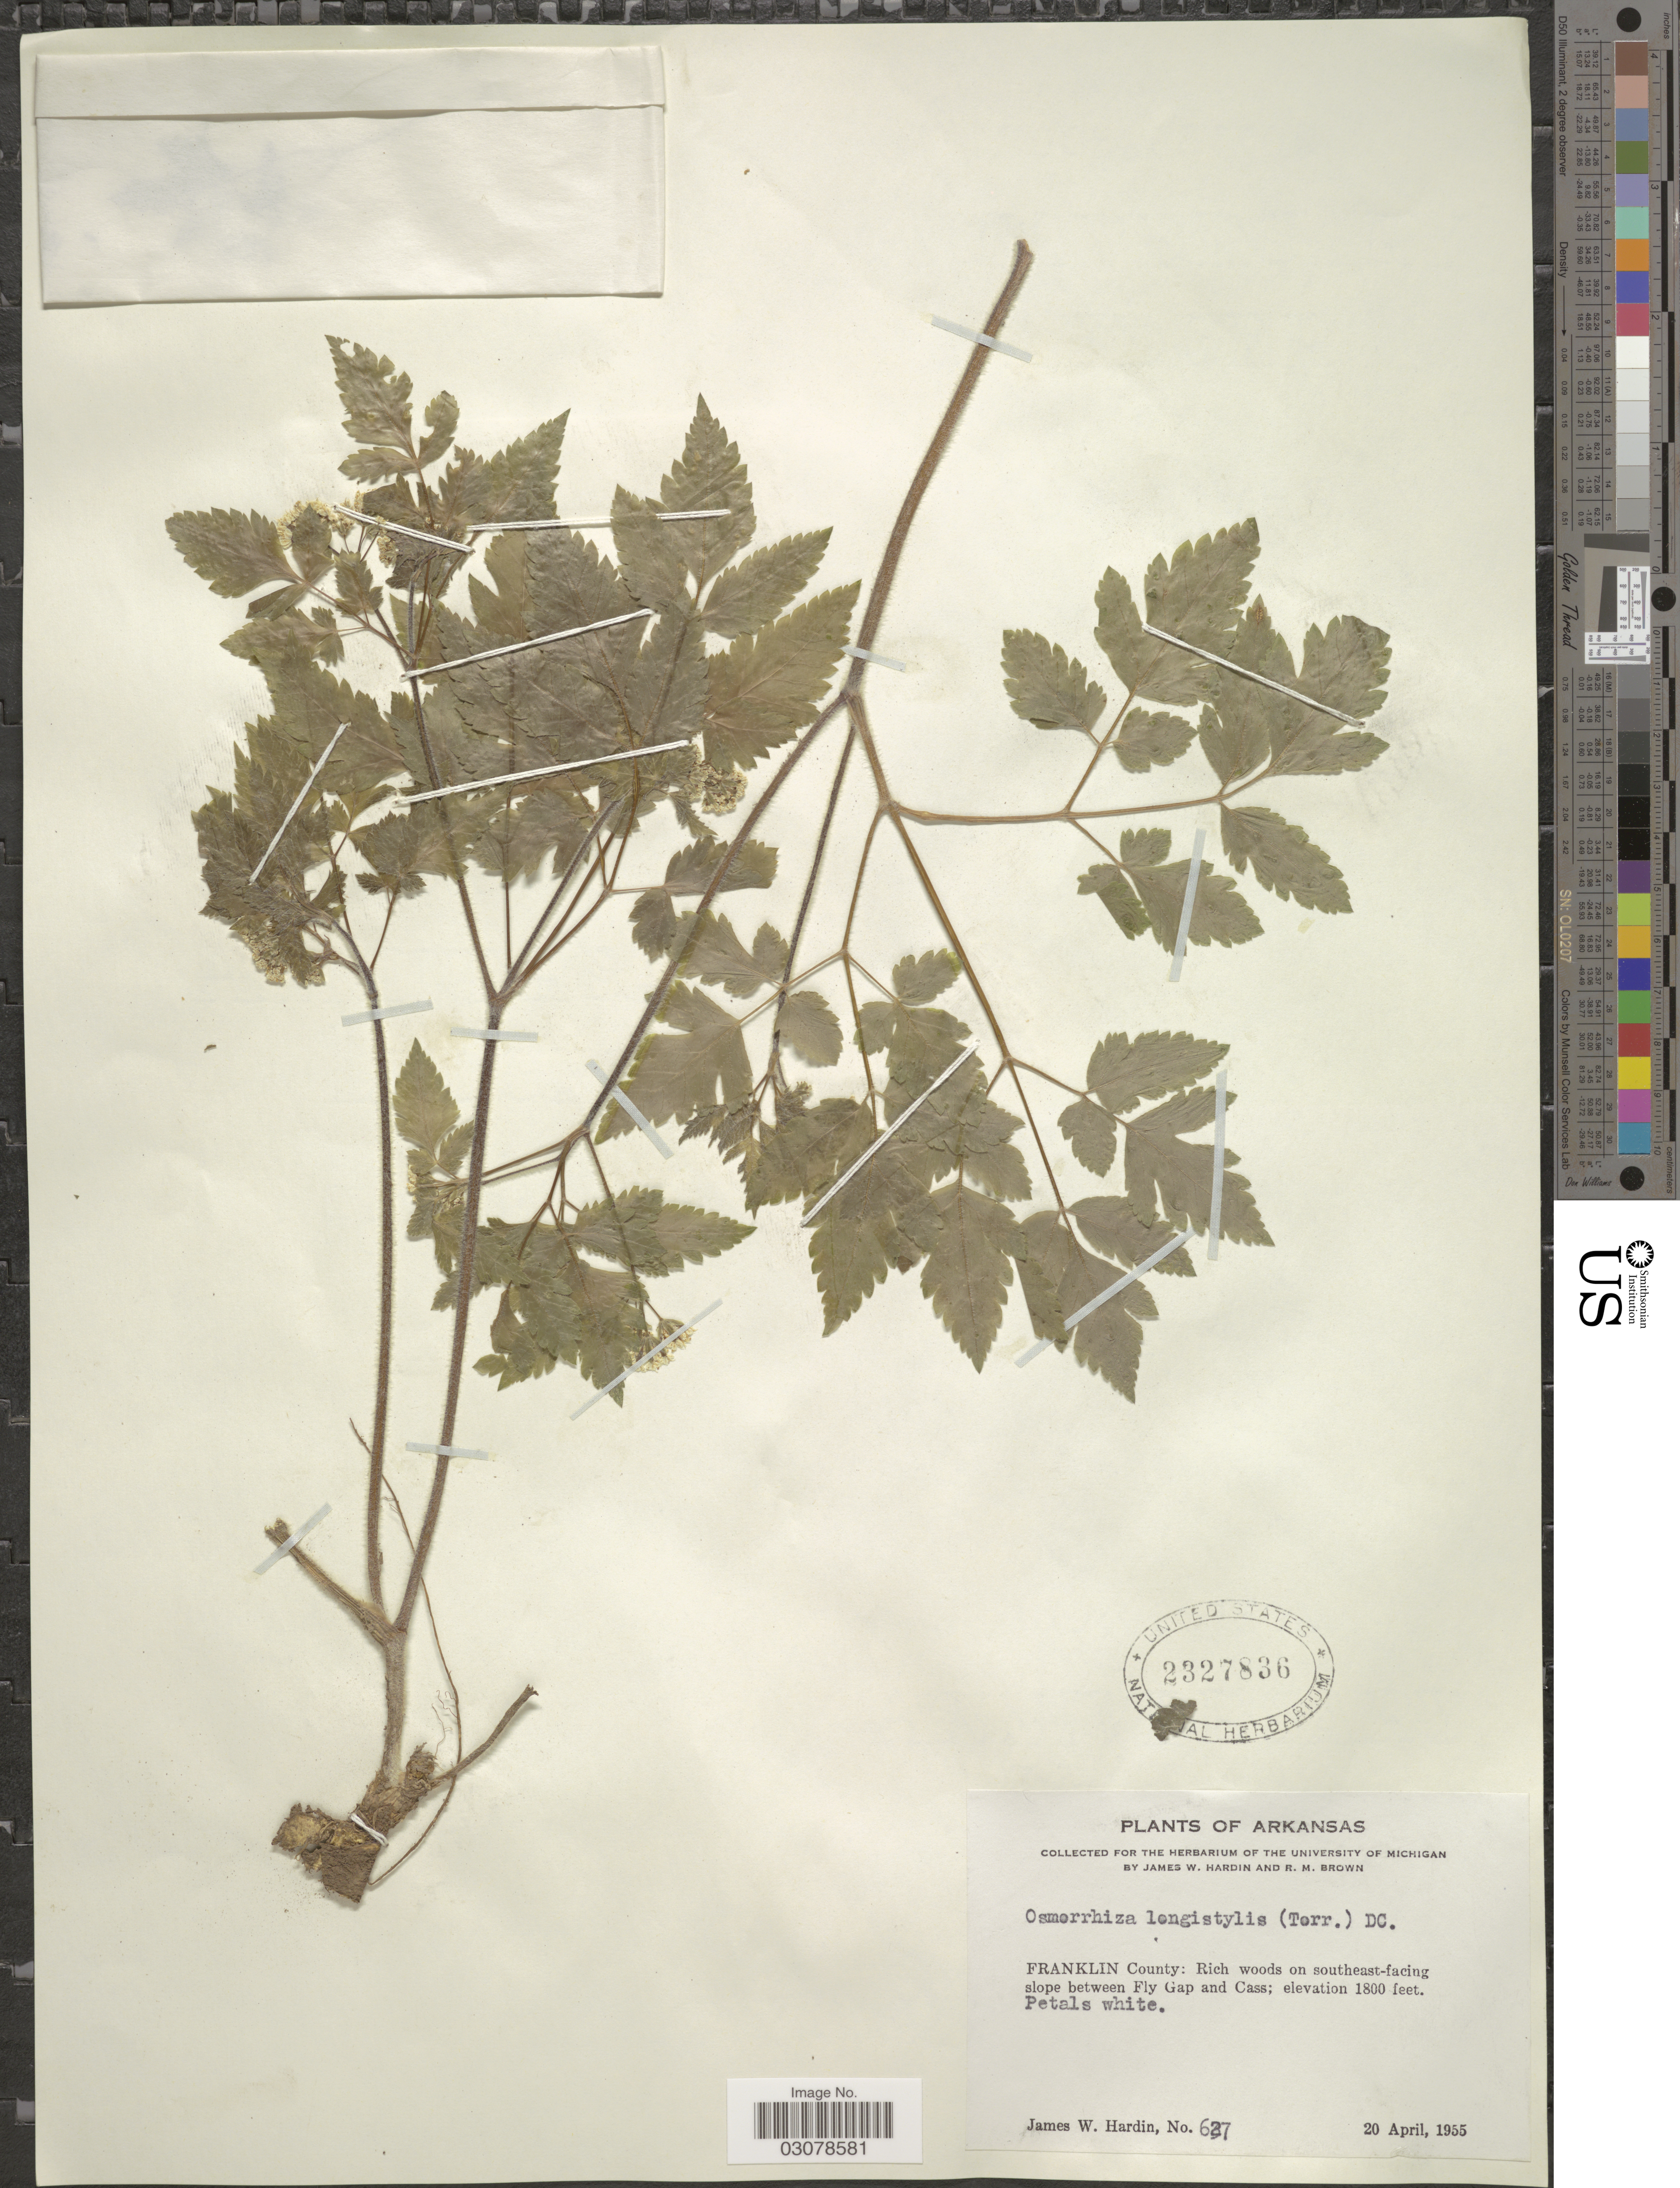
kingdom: Plantae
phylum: Tracheophyta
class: Magnoliopsida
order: Apiales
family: Apiaceae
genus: Osmorhiza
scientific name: Osmorhiza longistylis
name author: (Torr.) DC.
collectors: J. Hardin & R. Brown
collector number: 627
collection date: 1955-04-20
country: United States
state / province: Arkansas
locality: Franklin County: Rich woods on southeast-facing slope between Fly Gap and Cass.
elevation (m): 549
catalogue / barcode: US 2327836